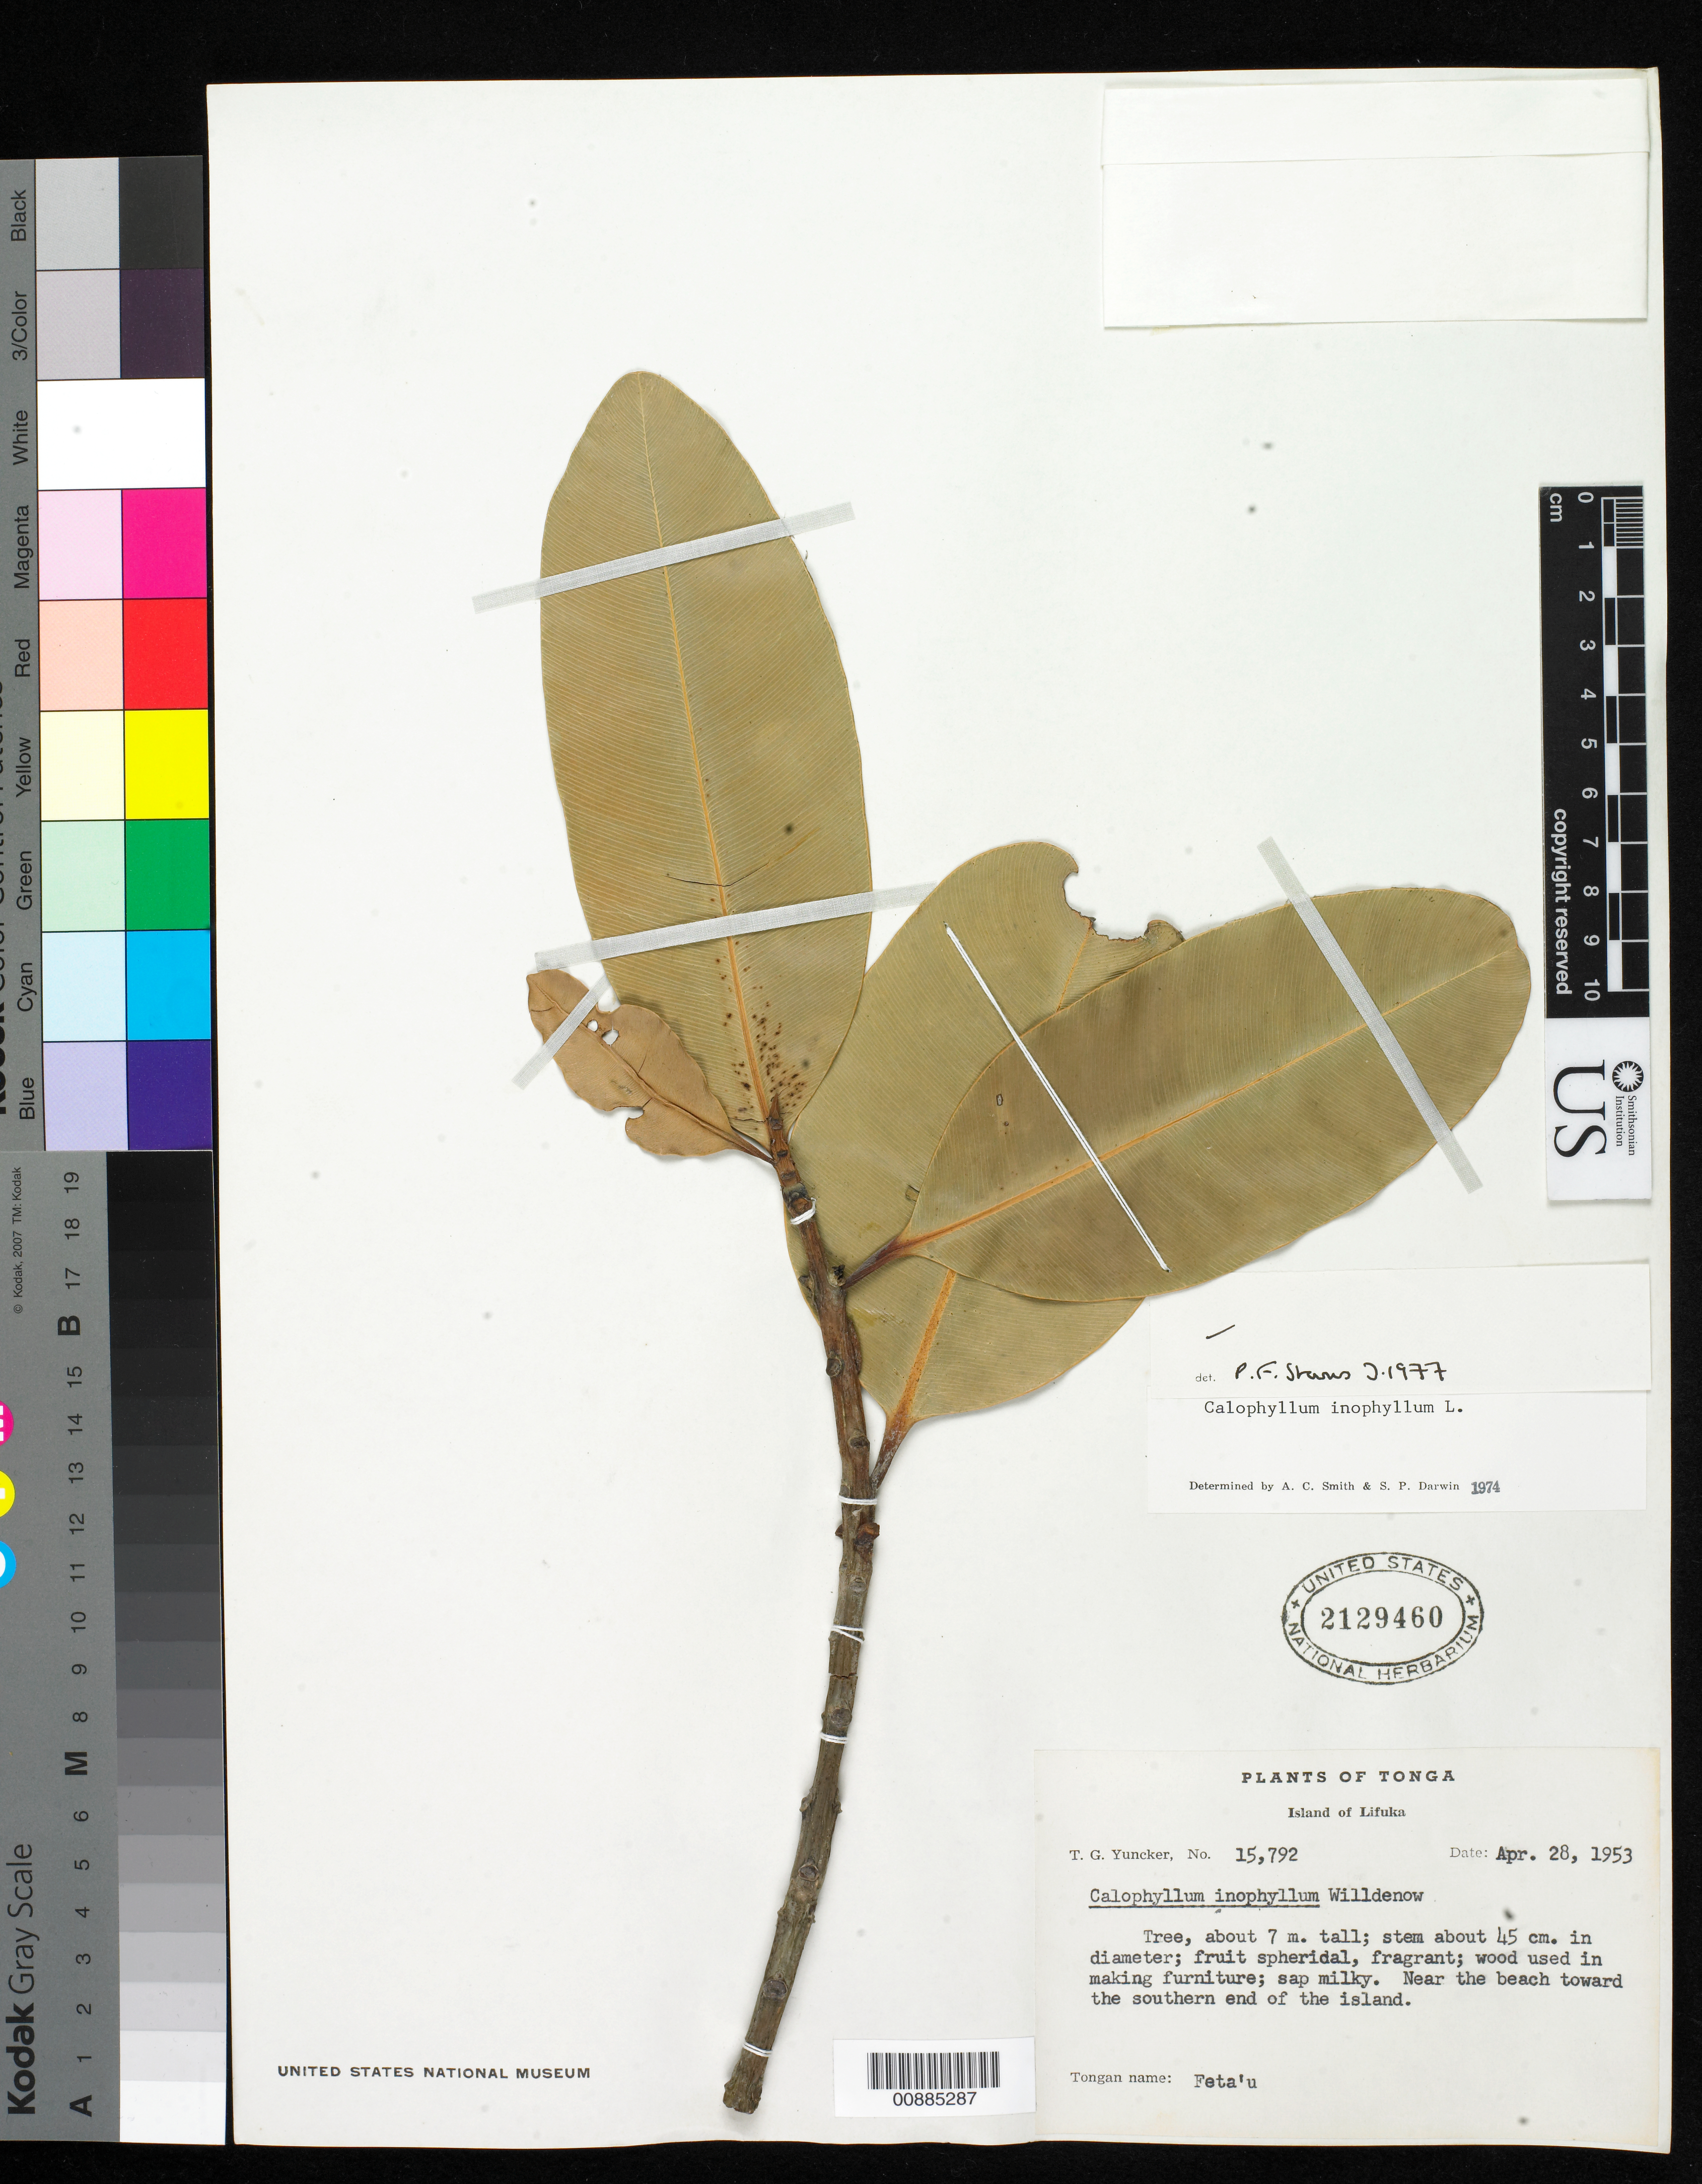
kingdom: Plantae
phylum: Tracheophyta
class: Magnoliopsida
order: Malpighiales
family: Calophyllaceae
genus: Calophyllum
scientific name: Calophyllum inophyllum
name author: L.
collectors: T. G. Yuncker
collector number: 15792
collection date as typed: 28 Apr 1953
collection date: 1953-04-28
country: Tonga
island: Lifuka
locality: Island of Lifuka.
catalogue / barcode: US 2129460